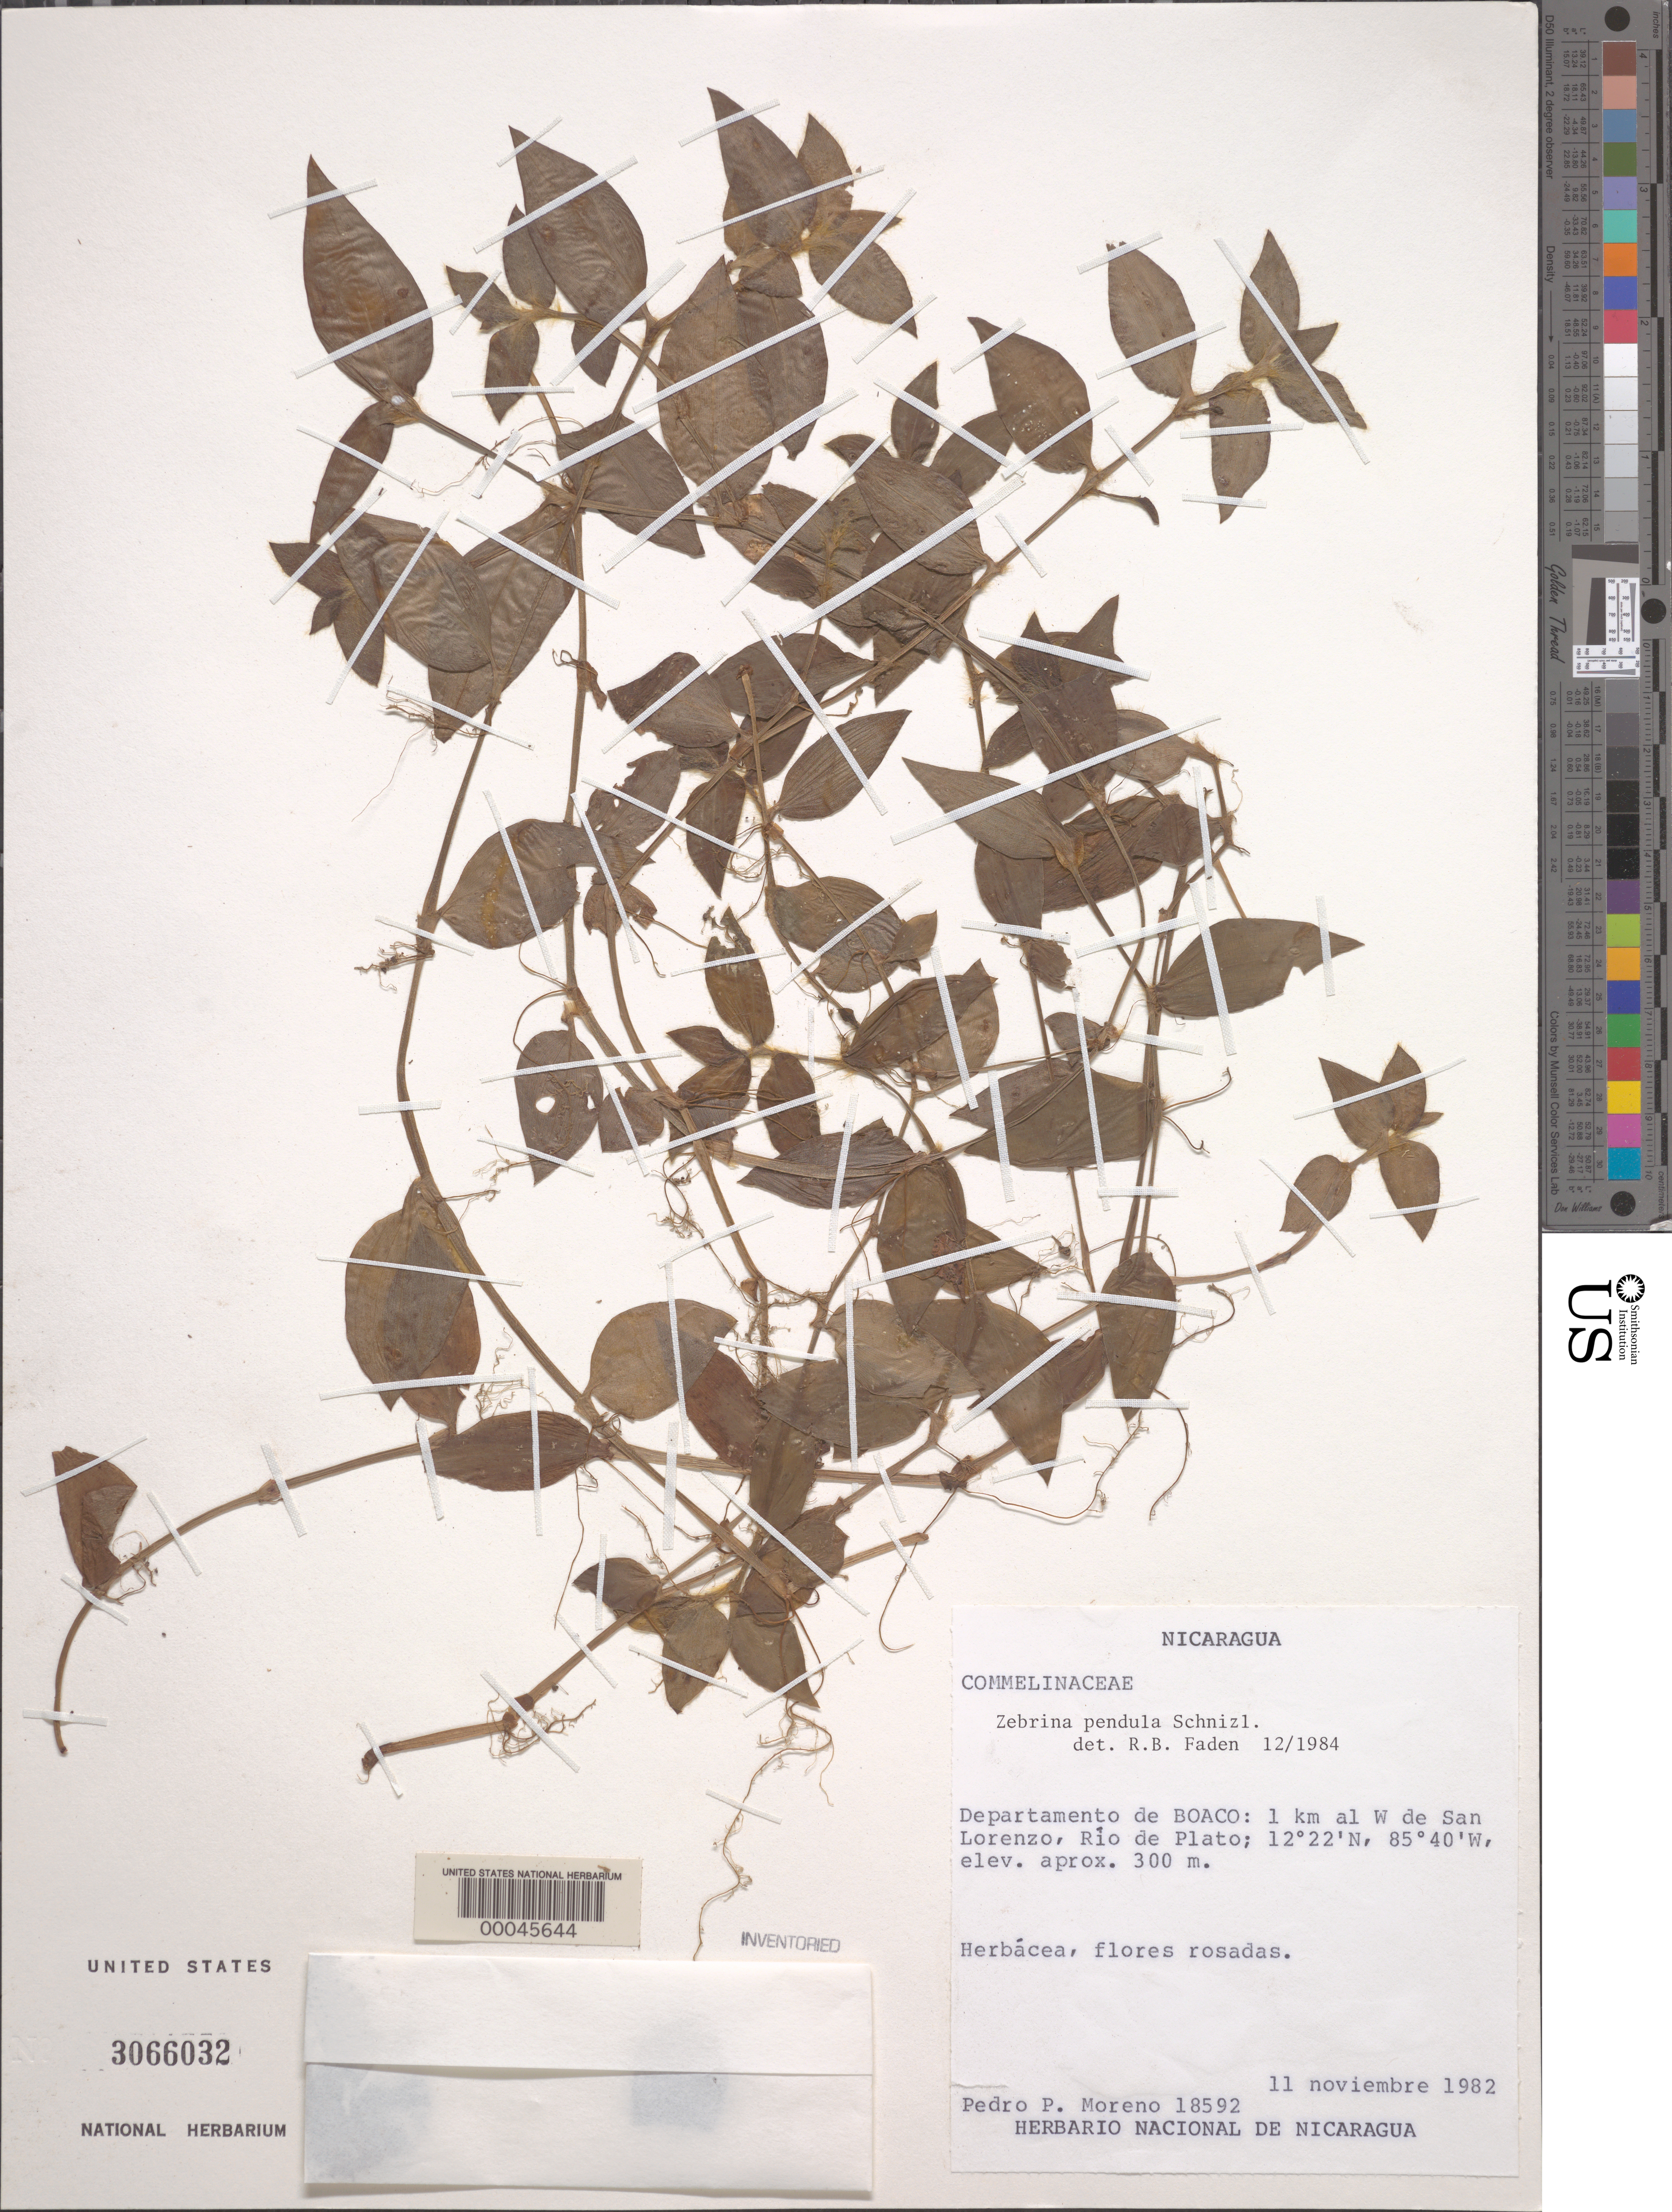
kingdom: Plantae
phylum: Tracheophyta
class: Liliopsida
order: Commelinales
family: Commelinaceae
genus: Tradescantia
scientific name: Tradescantia zebrina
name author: Bosse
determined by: Faden, Robert B., (US), Smithsonian Institution - National Museum of Natural History (UNITED STATES)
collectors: P. Moreno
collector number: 18592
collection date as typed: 11 Nov 1982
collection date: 1982-11-11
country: Nicaragua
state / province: Boaco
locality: W of san lorenzo, rio de plato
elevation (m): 300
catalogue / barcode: US 3066032